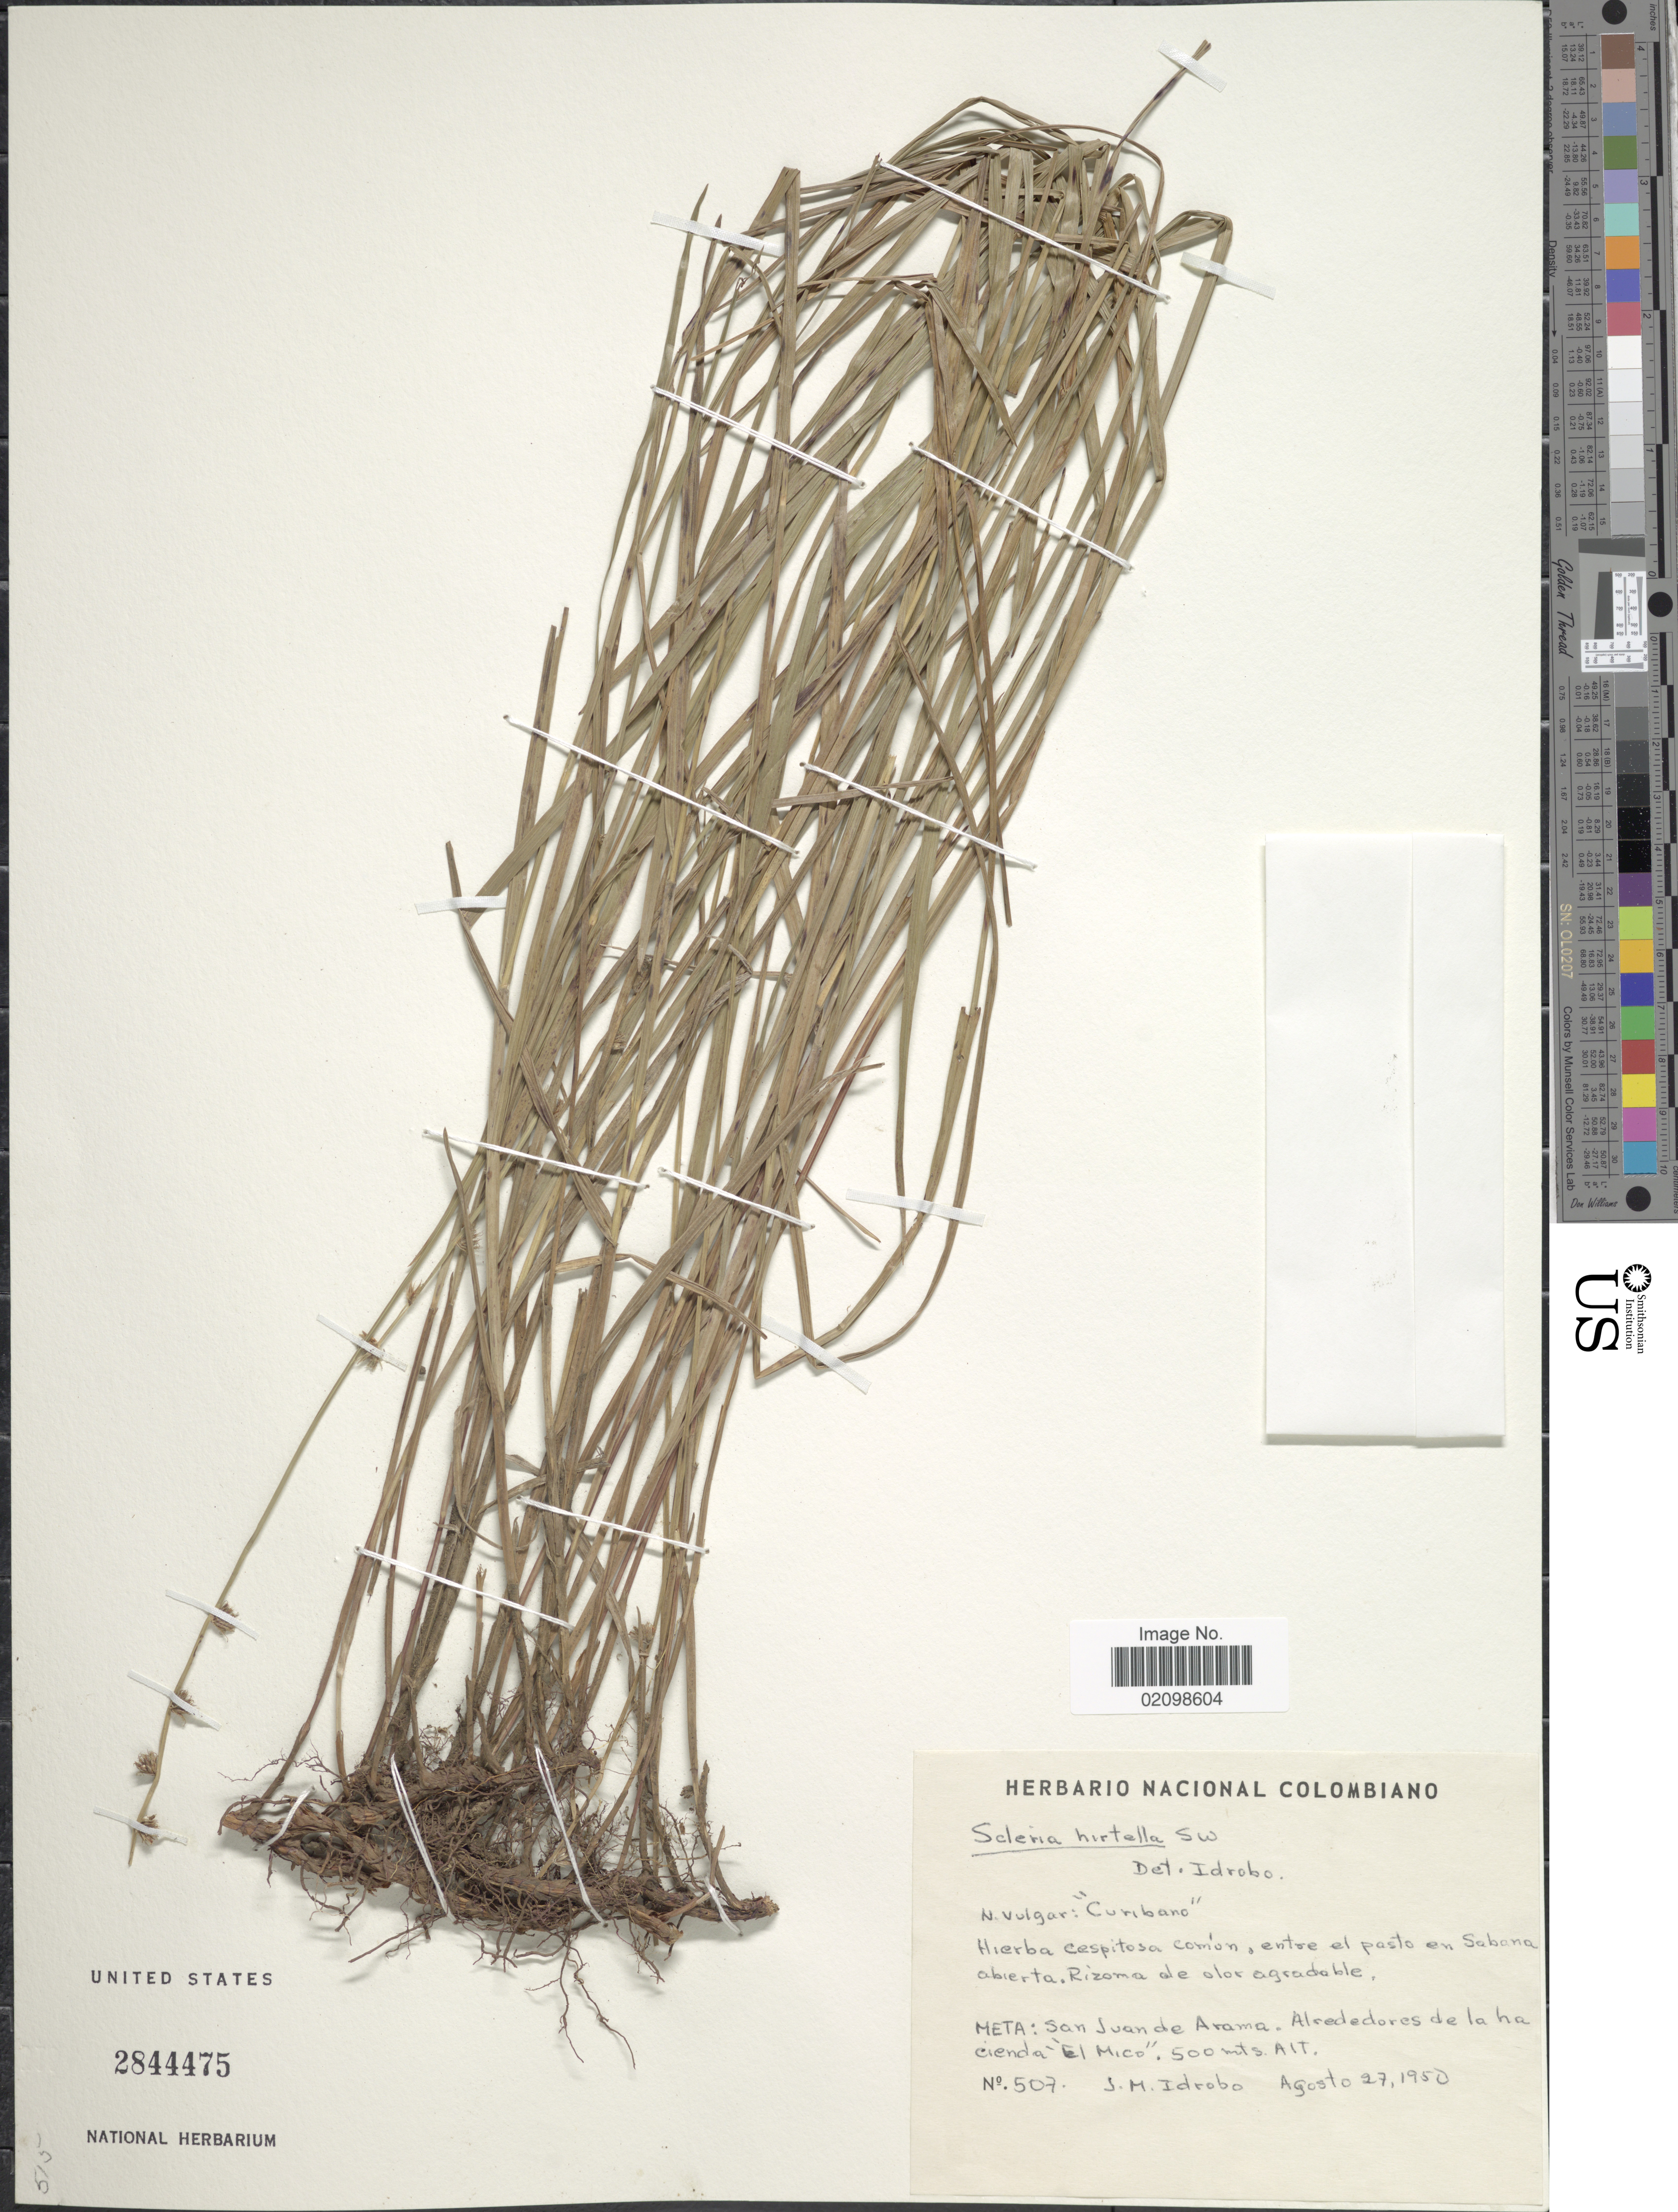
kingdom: Plantae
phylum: Tracheophyta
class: Liliopsida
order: Poales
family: Cyperaceae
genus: Scleria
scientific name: Scleria distans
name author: Poir.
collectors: J. M. Idrobo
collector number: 507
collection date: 1950-08-27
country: Colombia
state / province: Meta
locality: Meta: San Juan de Arama. Alrededores de l a haciend "El Mico".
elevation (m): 500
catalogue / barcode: US 2844475